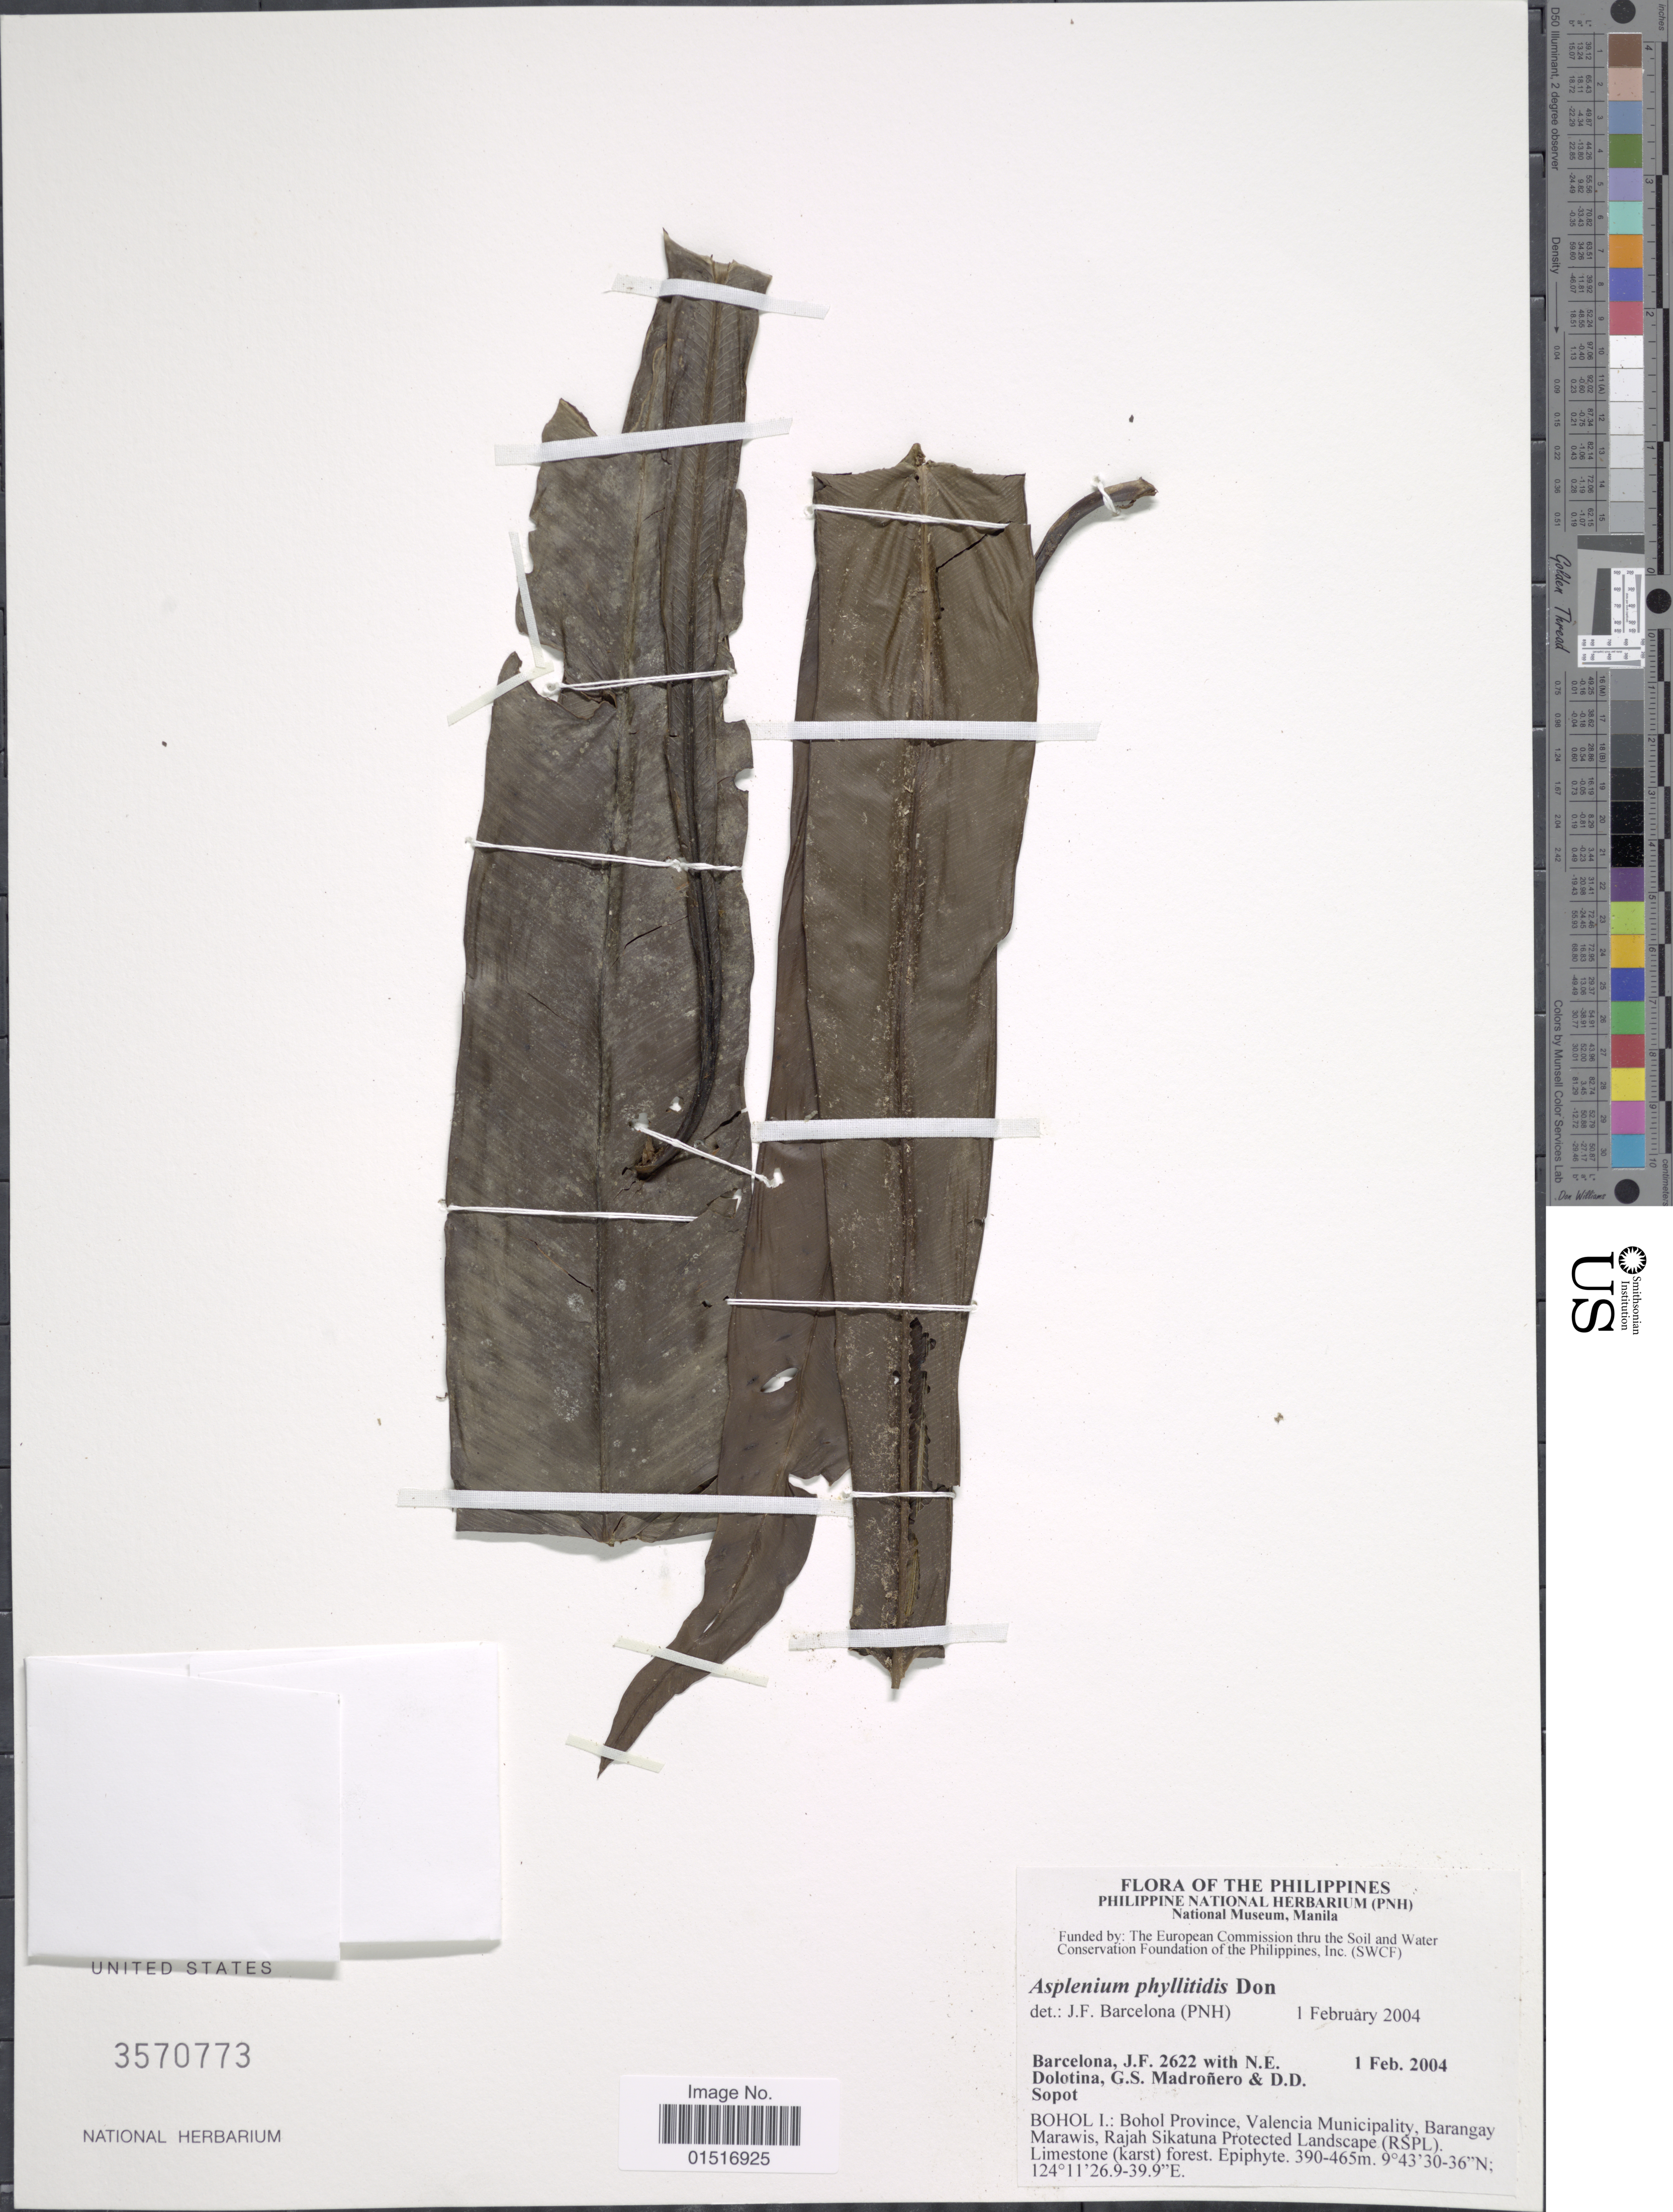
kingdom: Plantae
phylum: Tracheophyta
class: Polypodiopsida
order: Polypodiales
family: Aspleniaceae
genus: Asplenium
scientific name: Asplenium phyllitidis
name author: D. Don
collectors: J. F. Barcelona, N. Dolotina, G. Madroñero & D. Sopot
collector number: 2622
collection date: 2004-02-01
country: Philippines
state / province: Central Visayas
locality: Bohol I.: Bohol Province, Valencia Municipality, Barangay Marawis, Rajah Sikatuna Protected Landscape (RSPL). Limestone (karst) forest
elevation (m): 390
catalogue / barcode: US 3670773